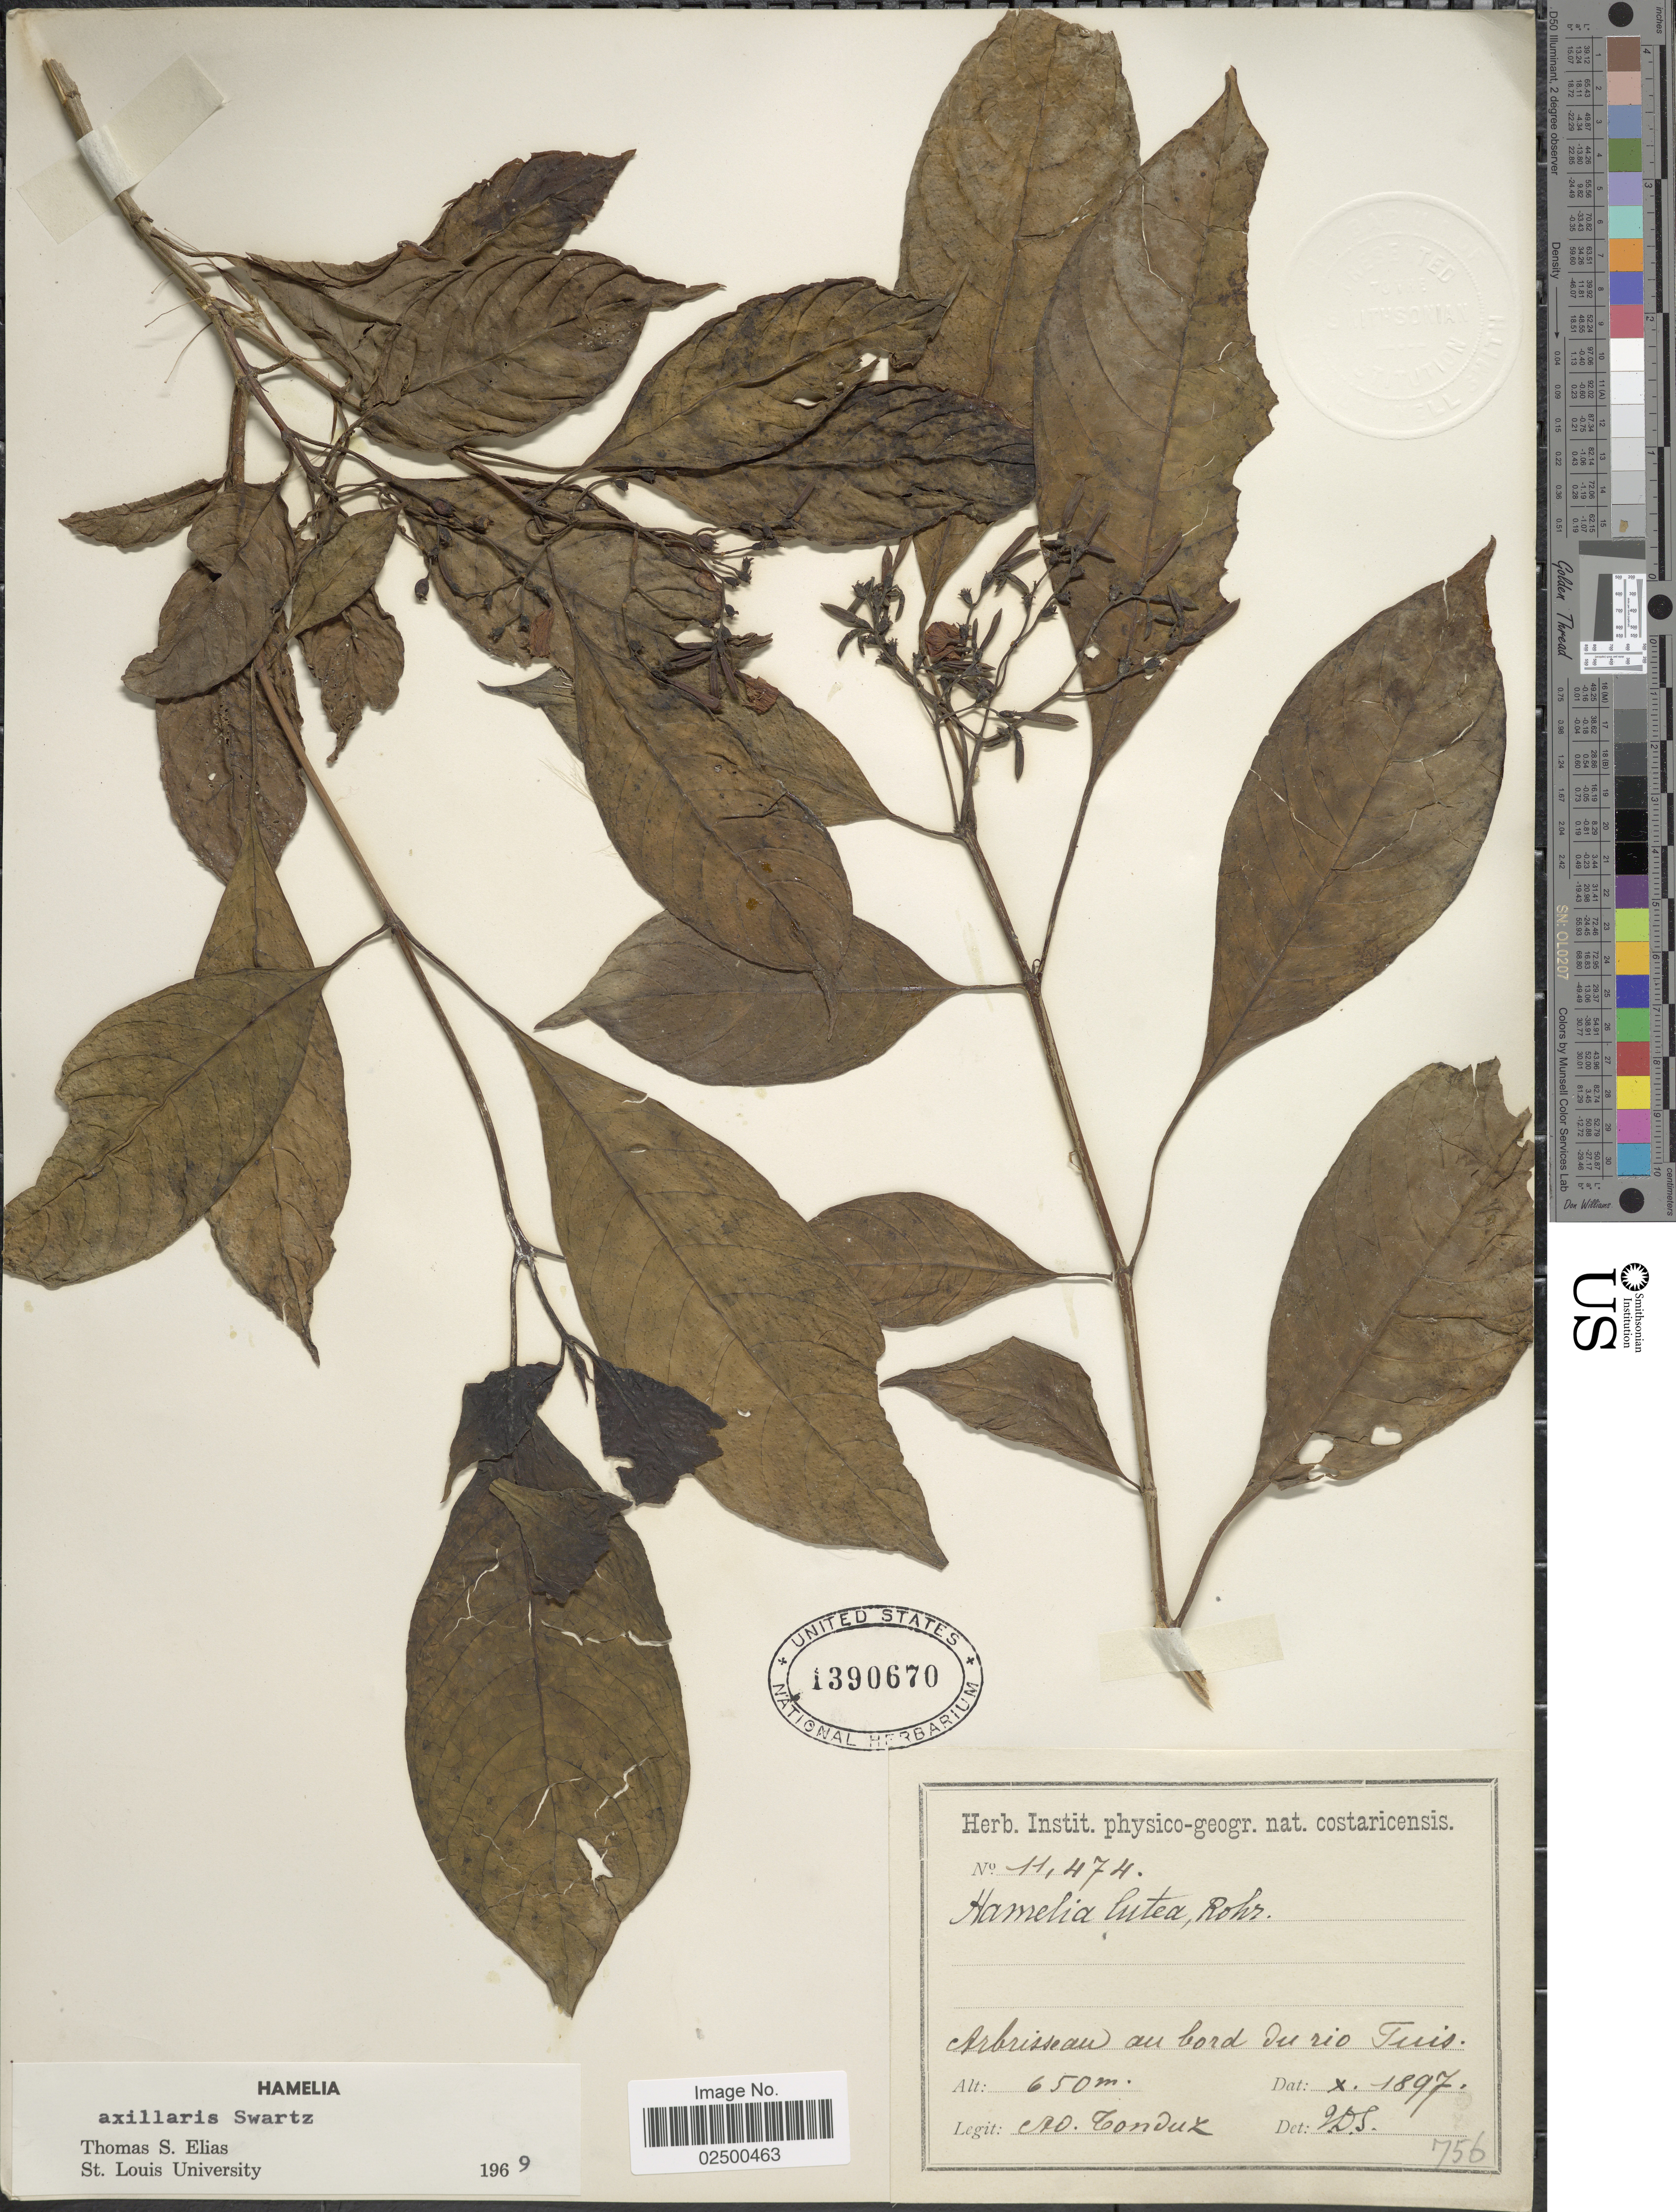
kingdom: Plantae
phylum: Tracheophyta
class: Magnoliopsida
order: Gentianales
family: Rubiaceae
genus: Hamelia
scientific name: Hamelia axillaris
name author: Sw.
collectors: A. Tonduz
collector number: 11474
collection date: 1897-10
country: Costa Rica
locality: Arbrisseau au bord du rio Tuis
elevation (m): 650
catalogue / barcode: US 1390670